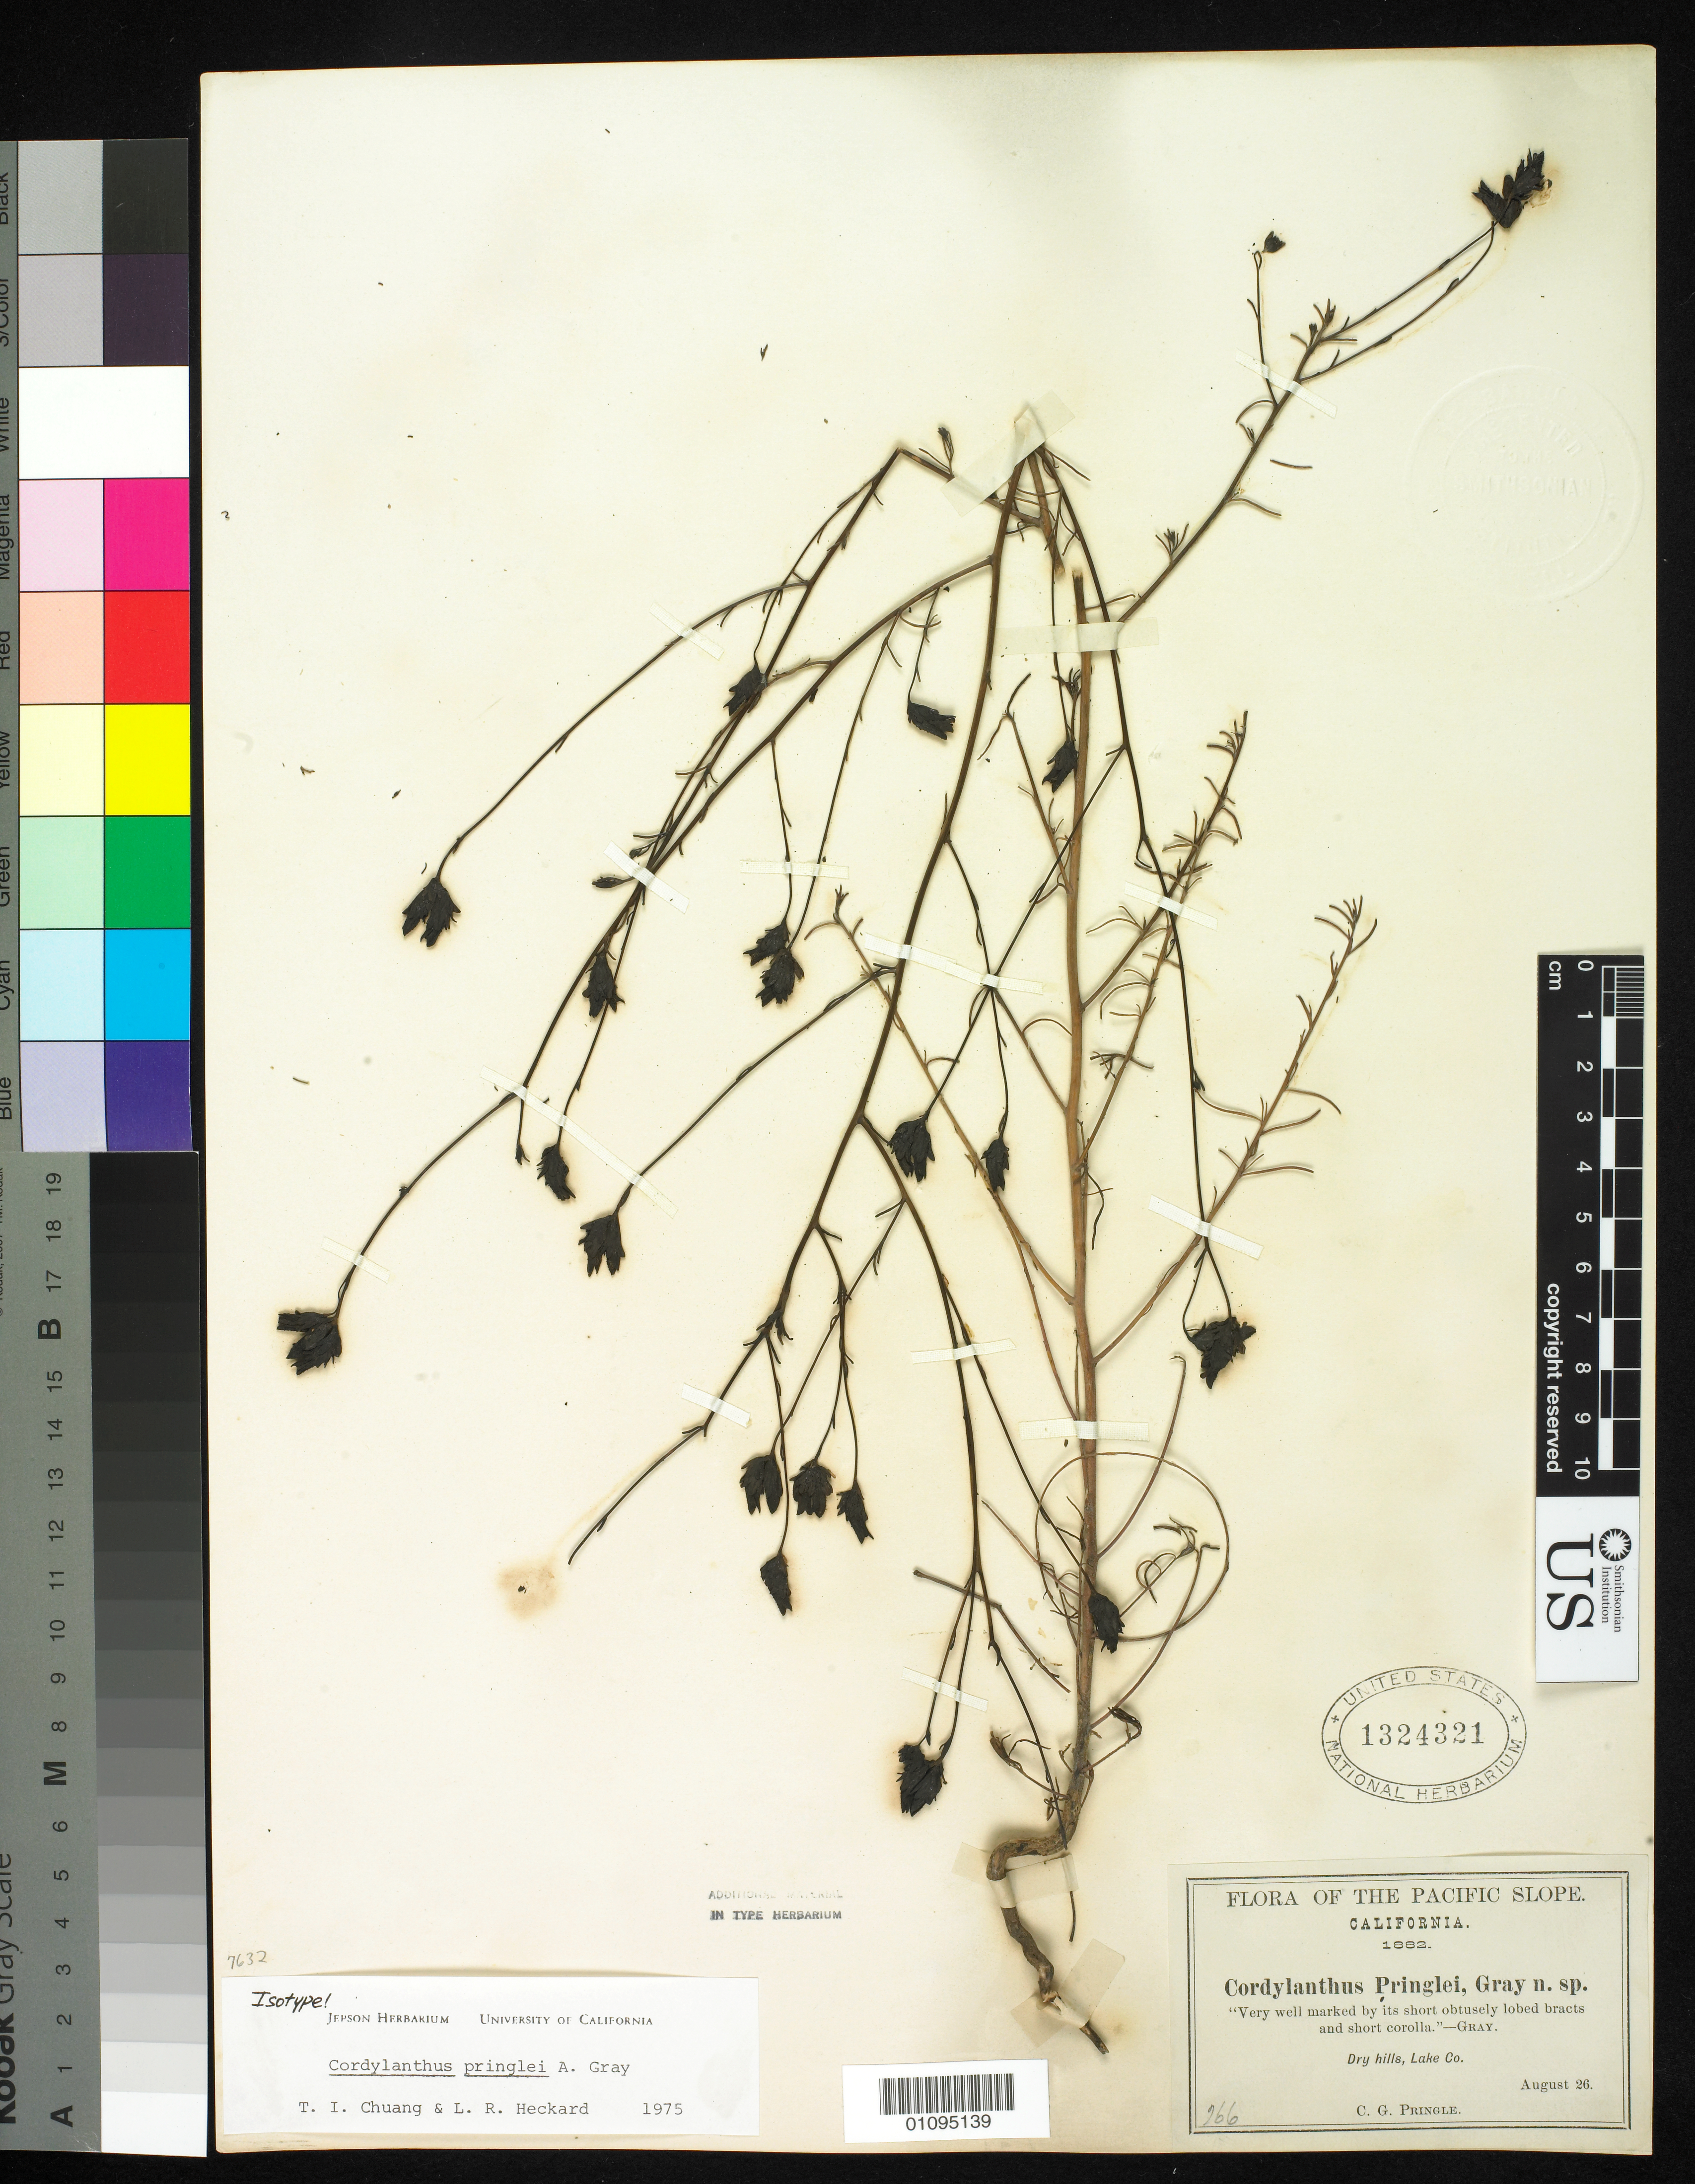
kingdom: Plantae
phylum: Tracheophyta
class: Magnoliopsida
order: Lamiales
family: Orobanchaceae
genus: Cordylanthus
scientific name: Cordylanthus pringlei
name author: A. Gray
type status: Isotype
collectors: C. G. Pringle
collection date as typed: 26 Aug 1882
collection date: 1882-08-26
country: United States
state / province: California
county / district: Lake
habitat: Dry hills.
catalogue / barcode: US 1324321